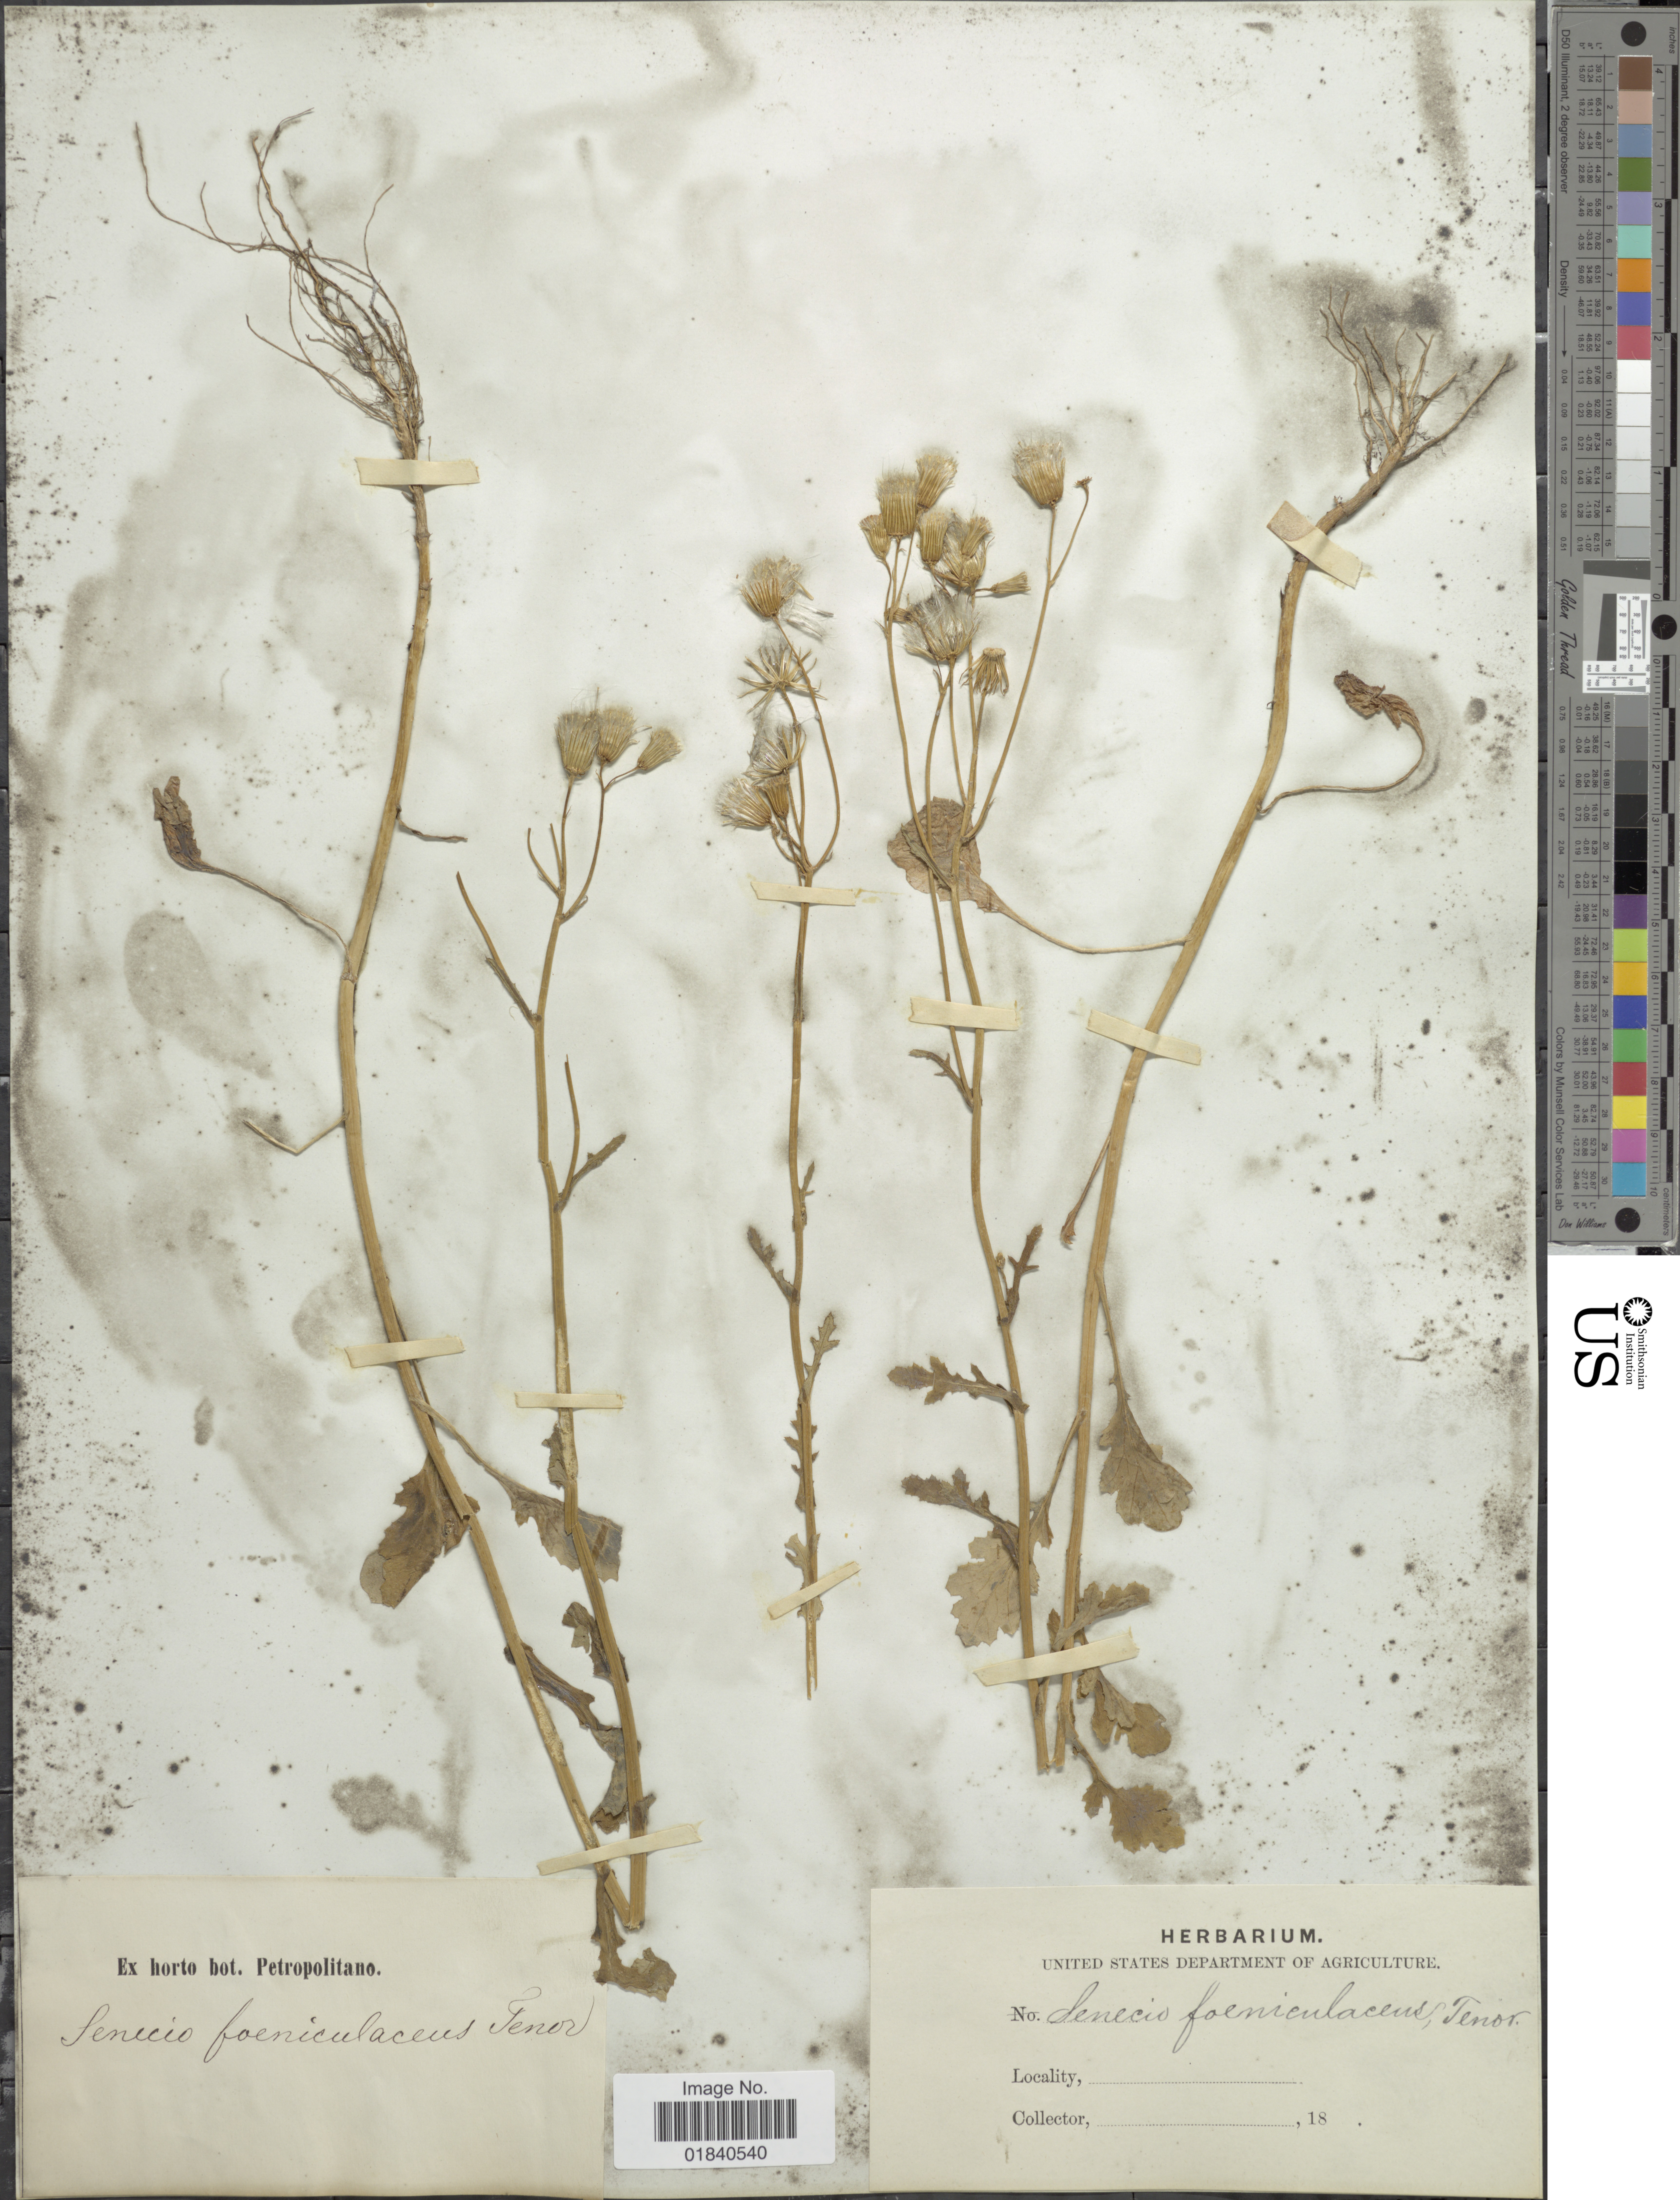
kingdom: Plantae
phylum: Tracheophyta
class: Magnoliopsida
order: Asterales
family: Asteraceae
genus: Senecio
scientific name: Senecio lividus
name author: L.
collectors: Facchini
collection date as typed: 18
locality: Ex horto bot. Petropolitano